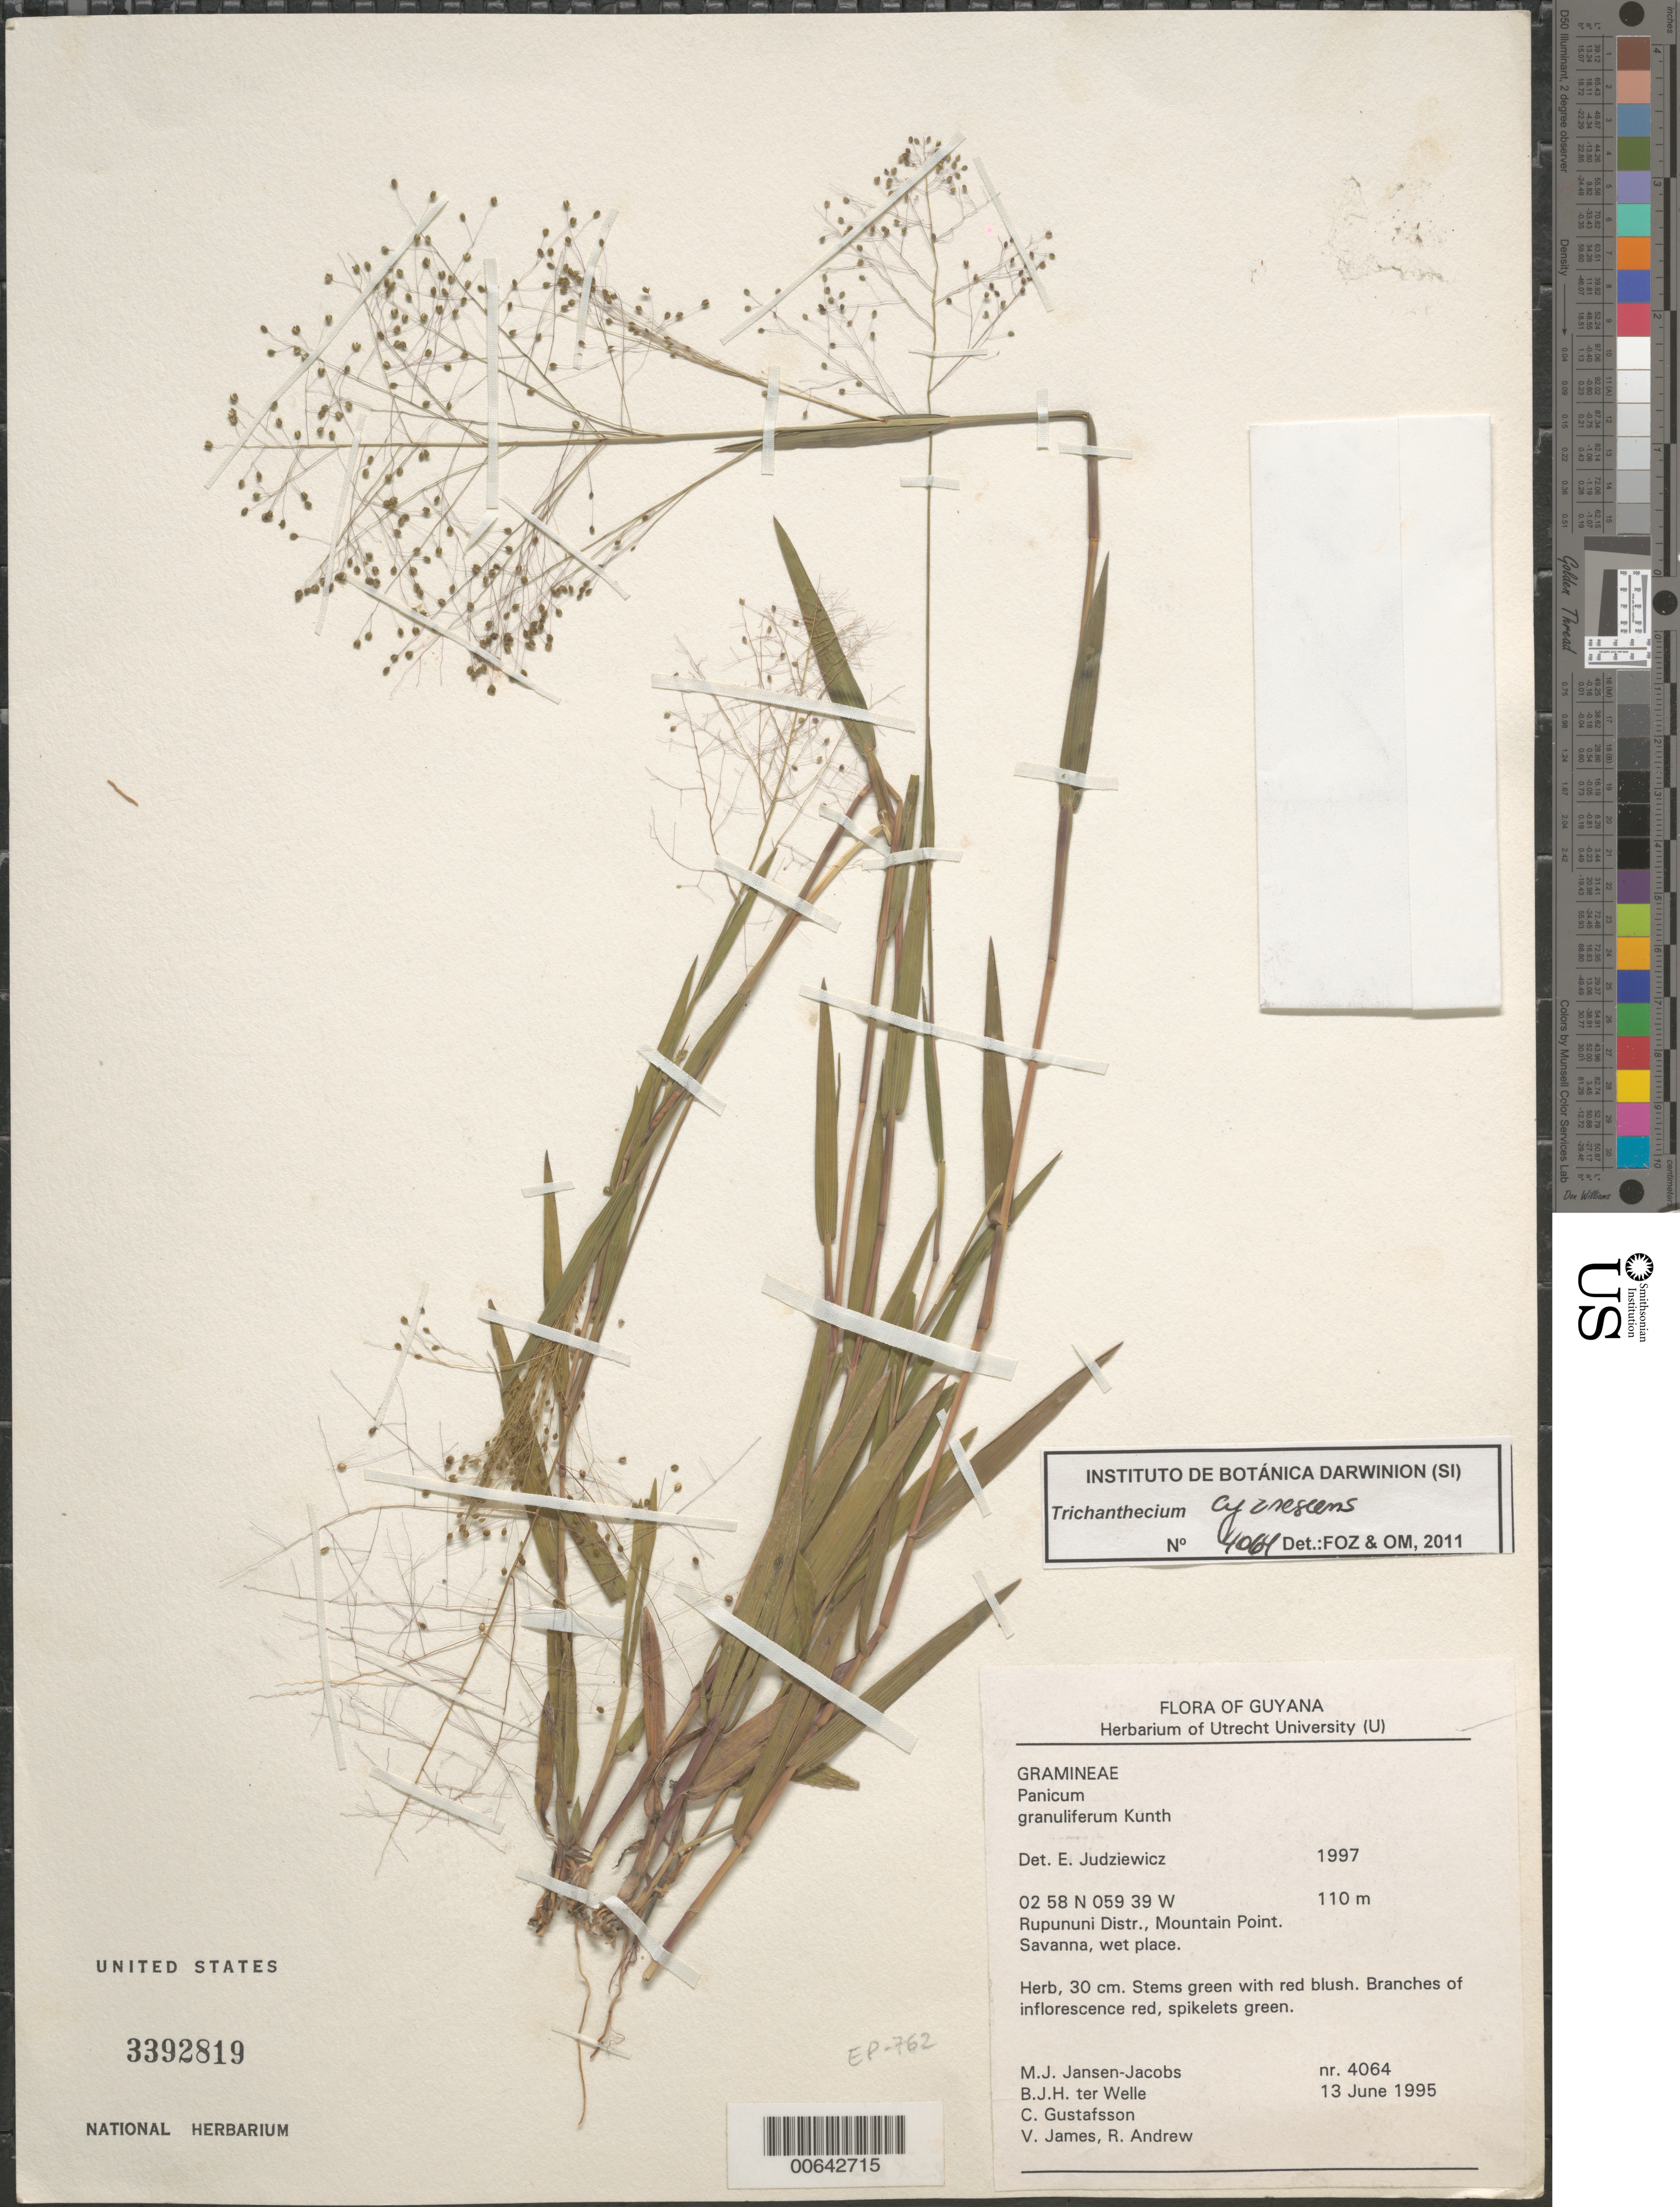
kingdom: Plantae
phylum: Tracheophyta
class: Liliopsida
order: Poales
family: Poaceae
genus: Trichanthecium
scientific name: Trichanthecium cyanescens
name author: (Nees ex Trin.) Zuloaga & Morrone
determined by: Zuloaga, F. O.; Morrone, O. N.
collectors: M. J. Jansen-Jacobs, B. Welle, C. G. Gustafsson, V. James & R. Andrew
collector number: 4064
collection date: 1995-06-13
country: Guyana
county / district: Rupununi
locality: Mountain Point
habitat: Savanna, wet place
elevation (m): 110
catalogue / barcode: US 3392819